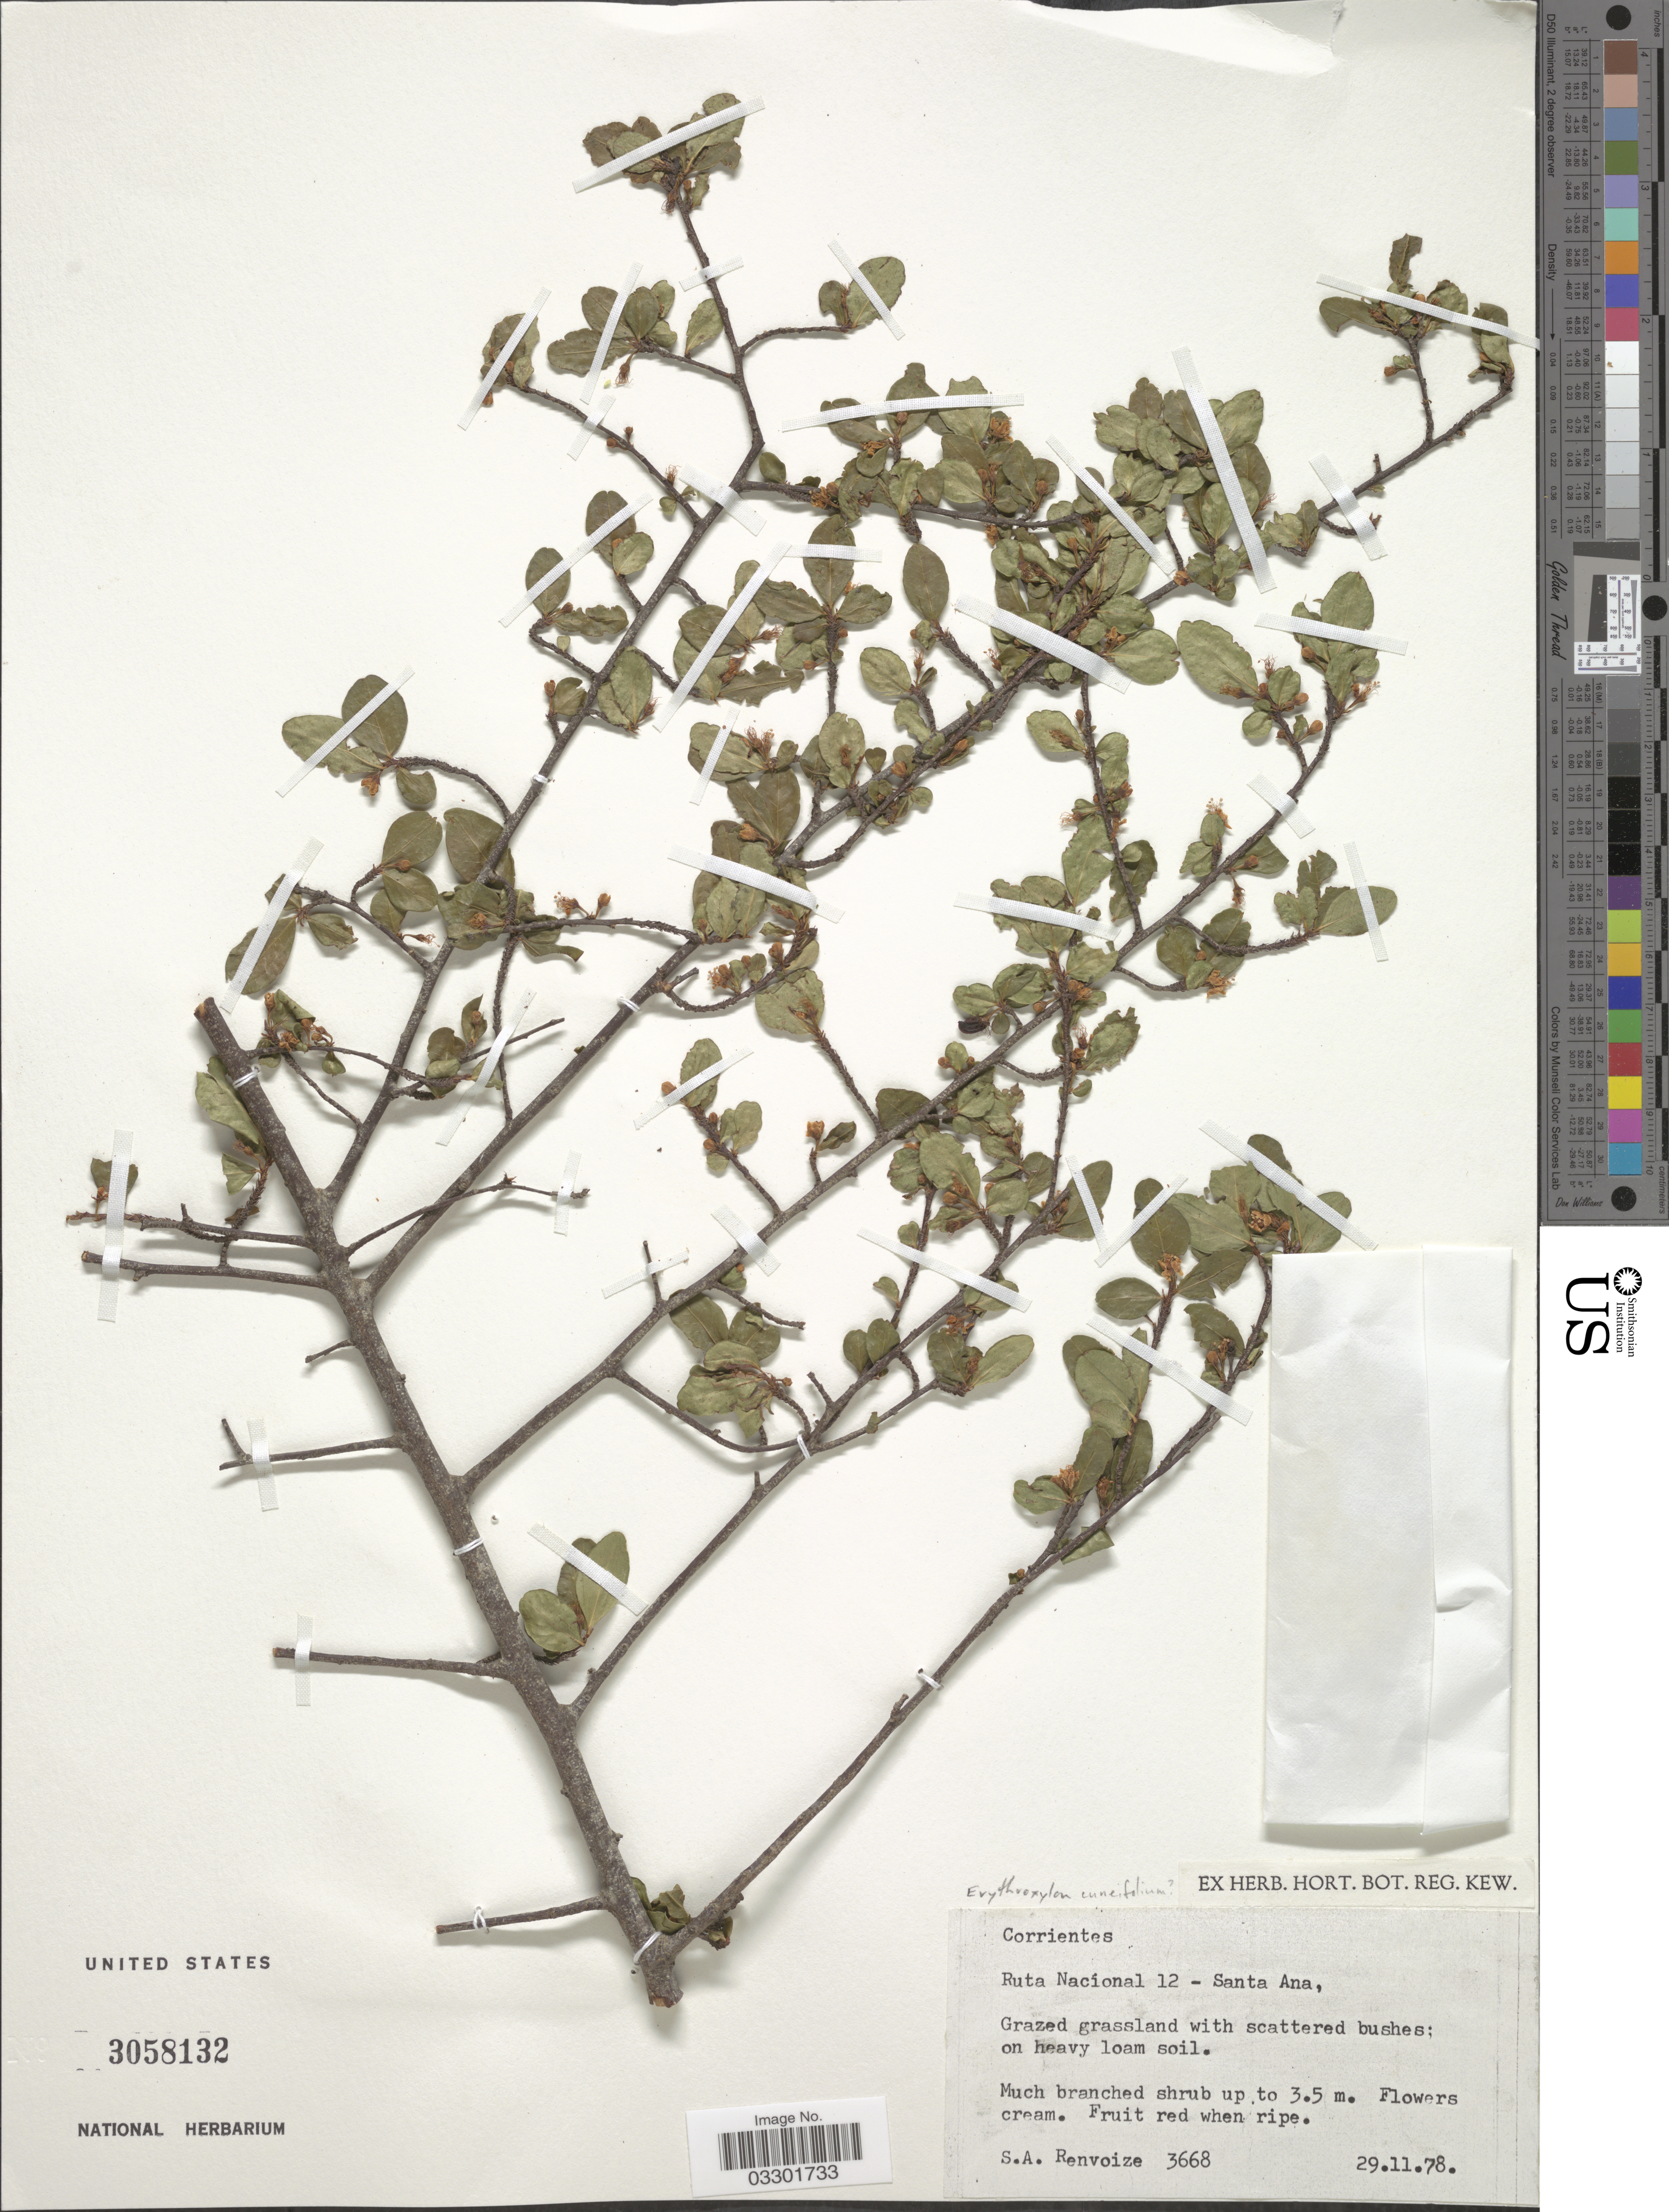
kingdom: Plantae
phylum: Tracheophyta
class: Magnoliopsida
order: Malpighiales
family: Erythroxylaceae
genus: Erythroxylum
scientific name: Erythroxylum cuneifolium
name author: (Mart.) O.E. Schulz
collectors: S. A. Renvoize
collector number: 3668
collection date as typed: Transcribed d/m/y: 29/11/78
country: Argentina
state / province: Corrientes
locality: Ruta Nacional 12 - Santa Ana.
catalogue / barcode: US 3058132